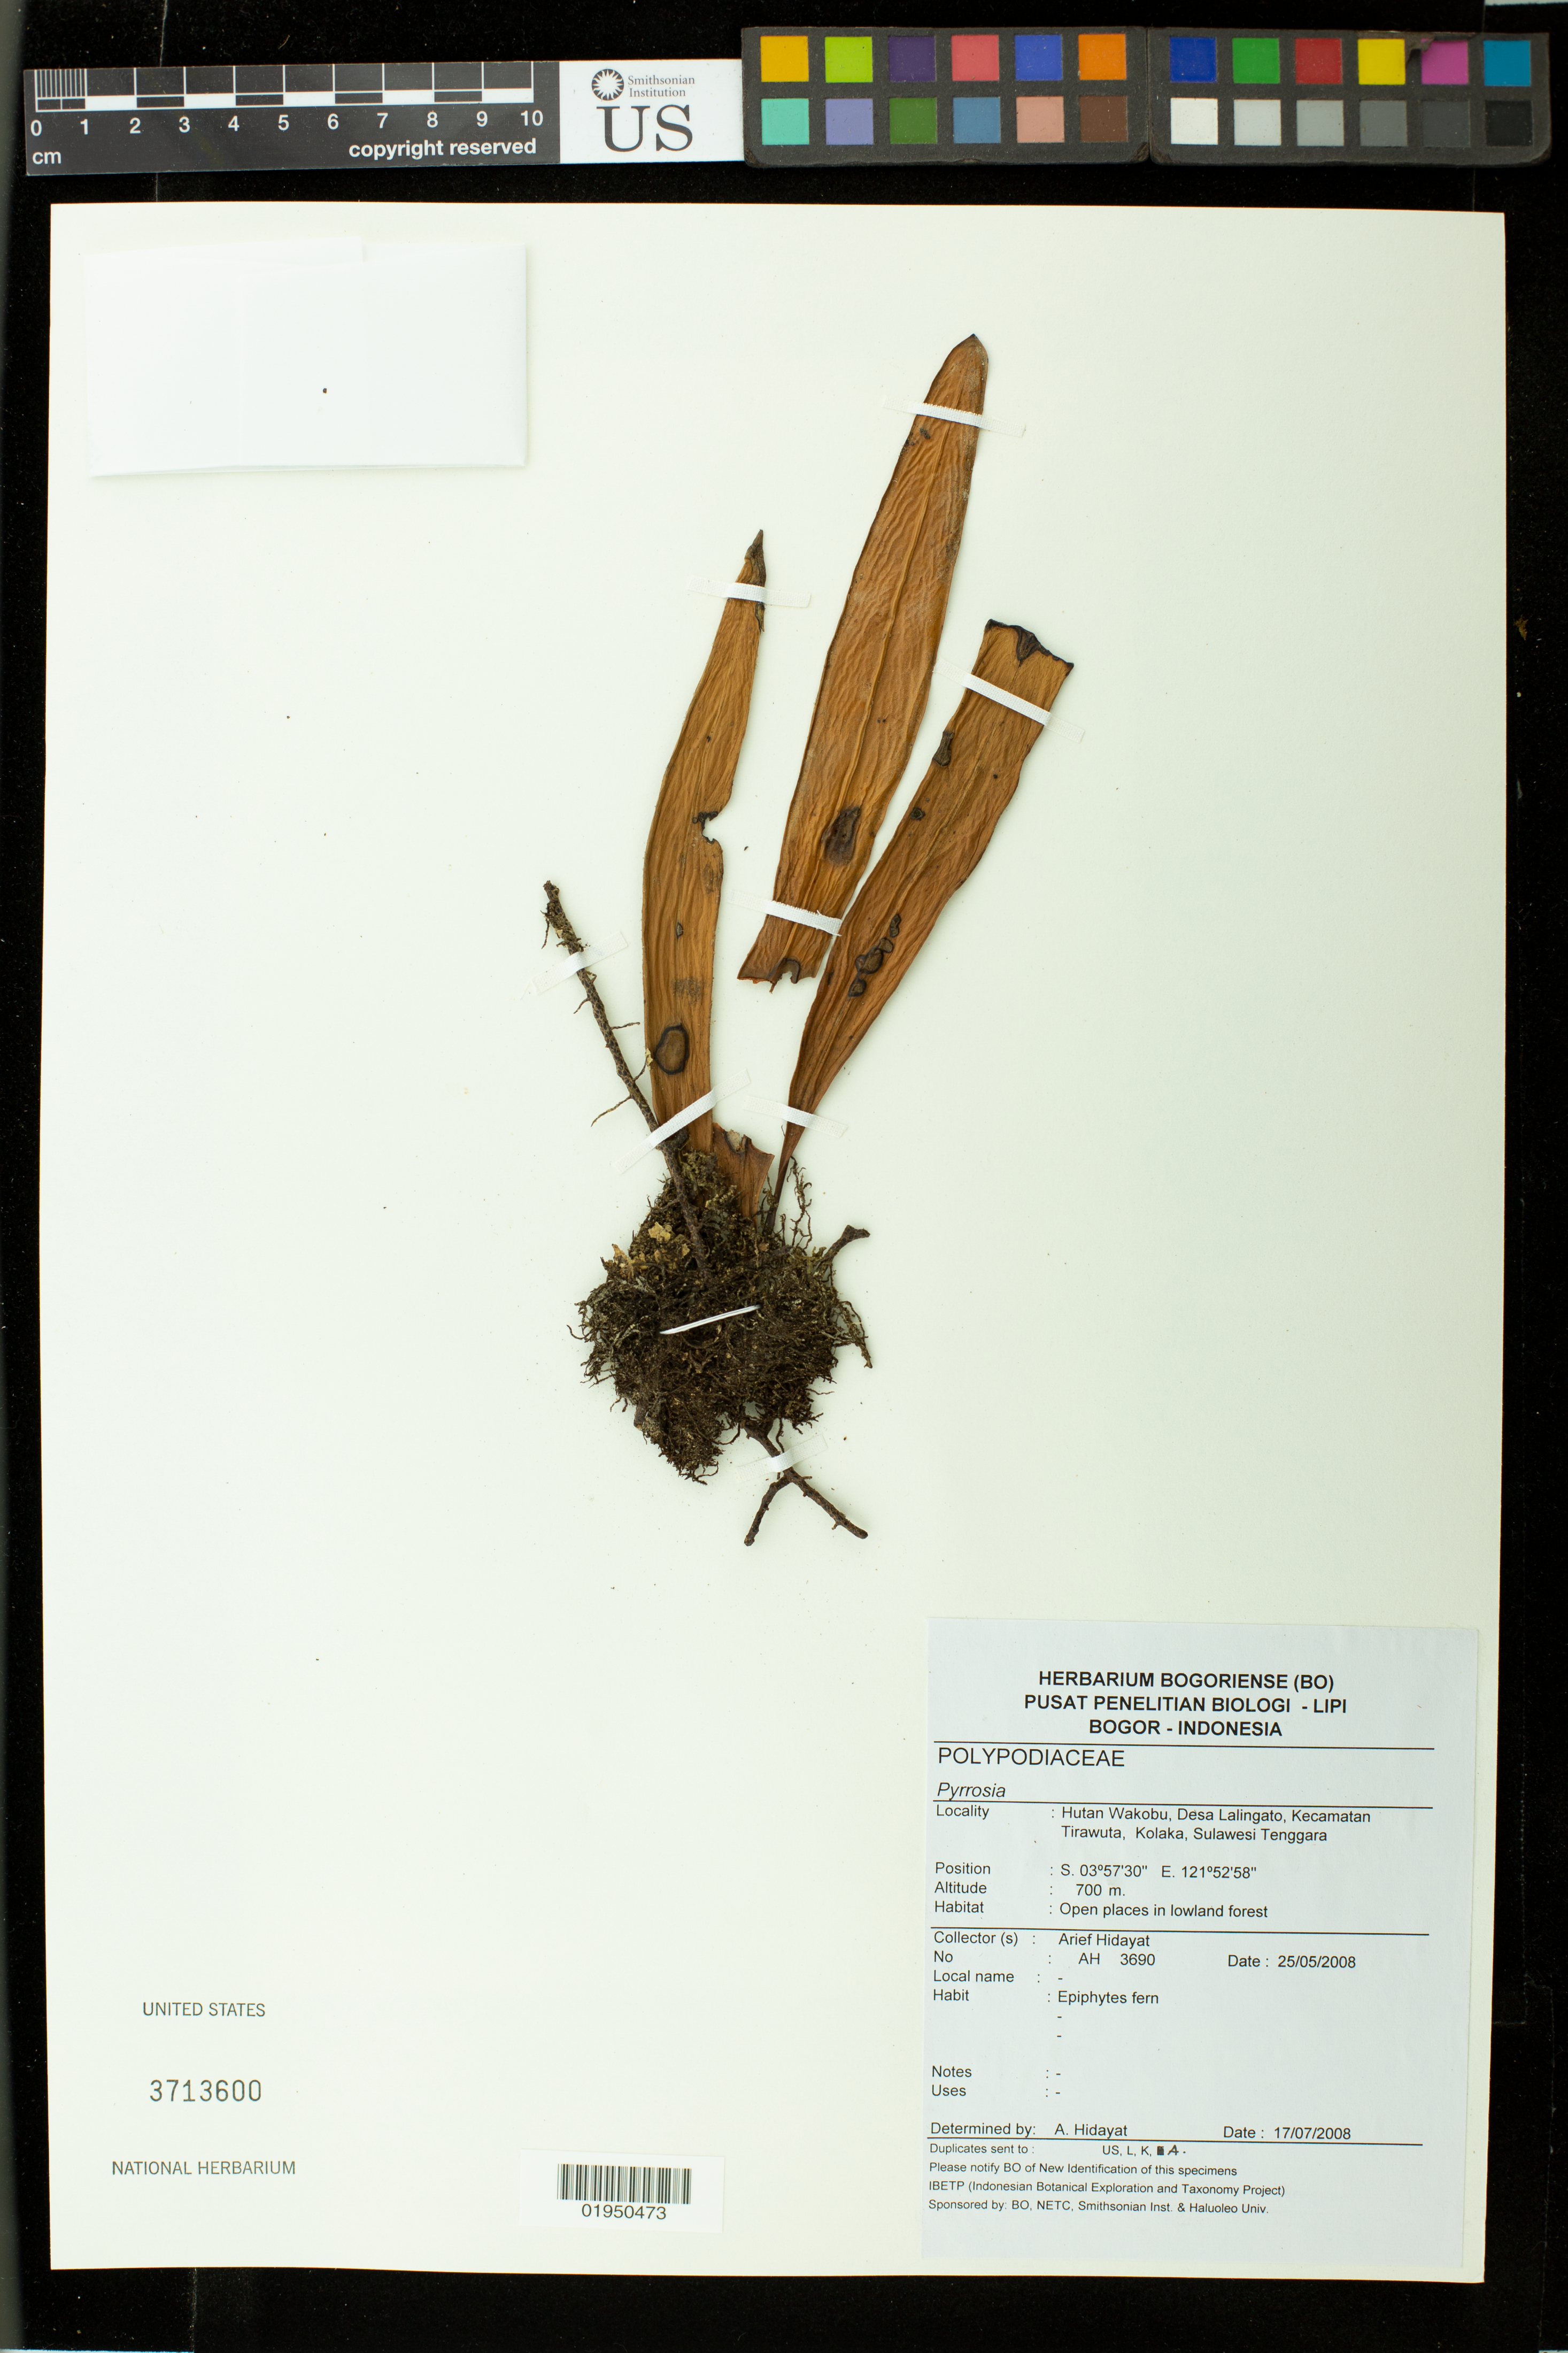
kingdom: Plantae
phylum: Tracheophyta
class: Polypodiopsida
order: Polypodiales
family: Polypodiaceae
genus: Pyrrosia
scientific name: Pyrrosia sp.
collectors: A. Hidayat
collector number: AH 3690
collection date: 2008-05-25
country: Indonesia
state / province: Sulawesi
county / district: Sulawesi Tenggara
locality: Hutan Wakobu, Desa Lalingato, Kecameatan Tirawuta, Kolaka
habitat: Open places in lowland forest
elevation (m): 700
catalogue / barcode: US 3713600